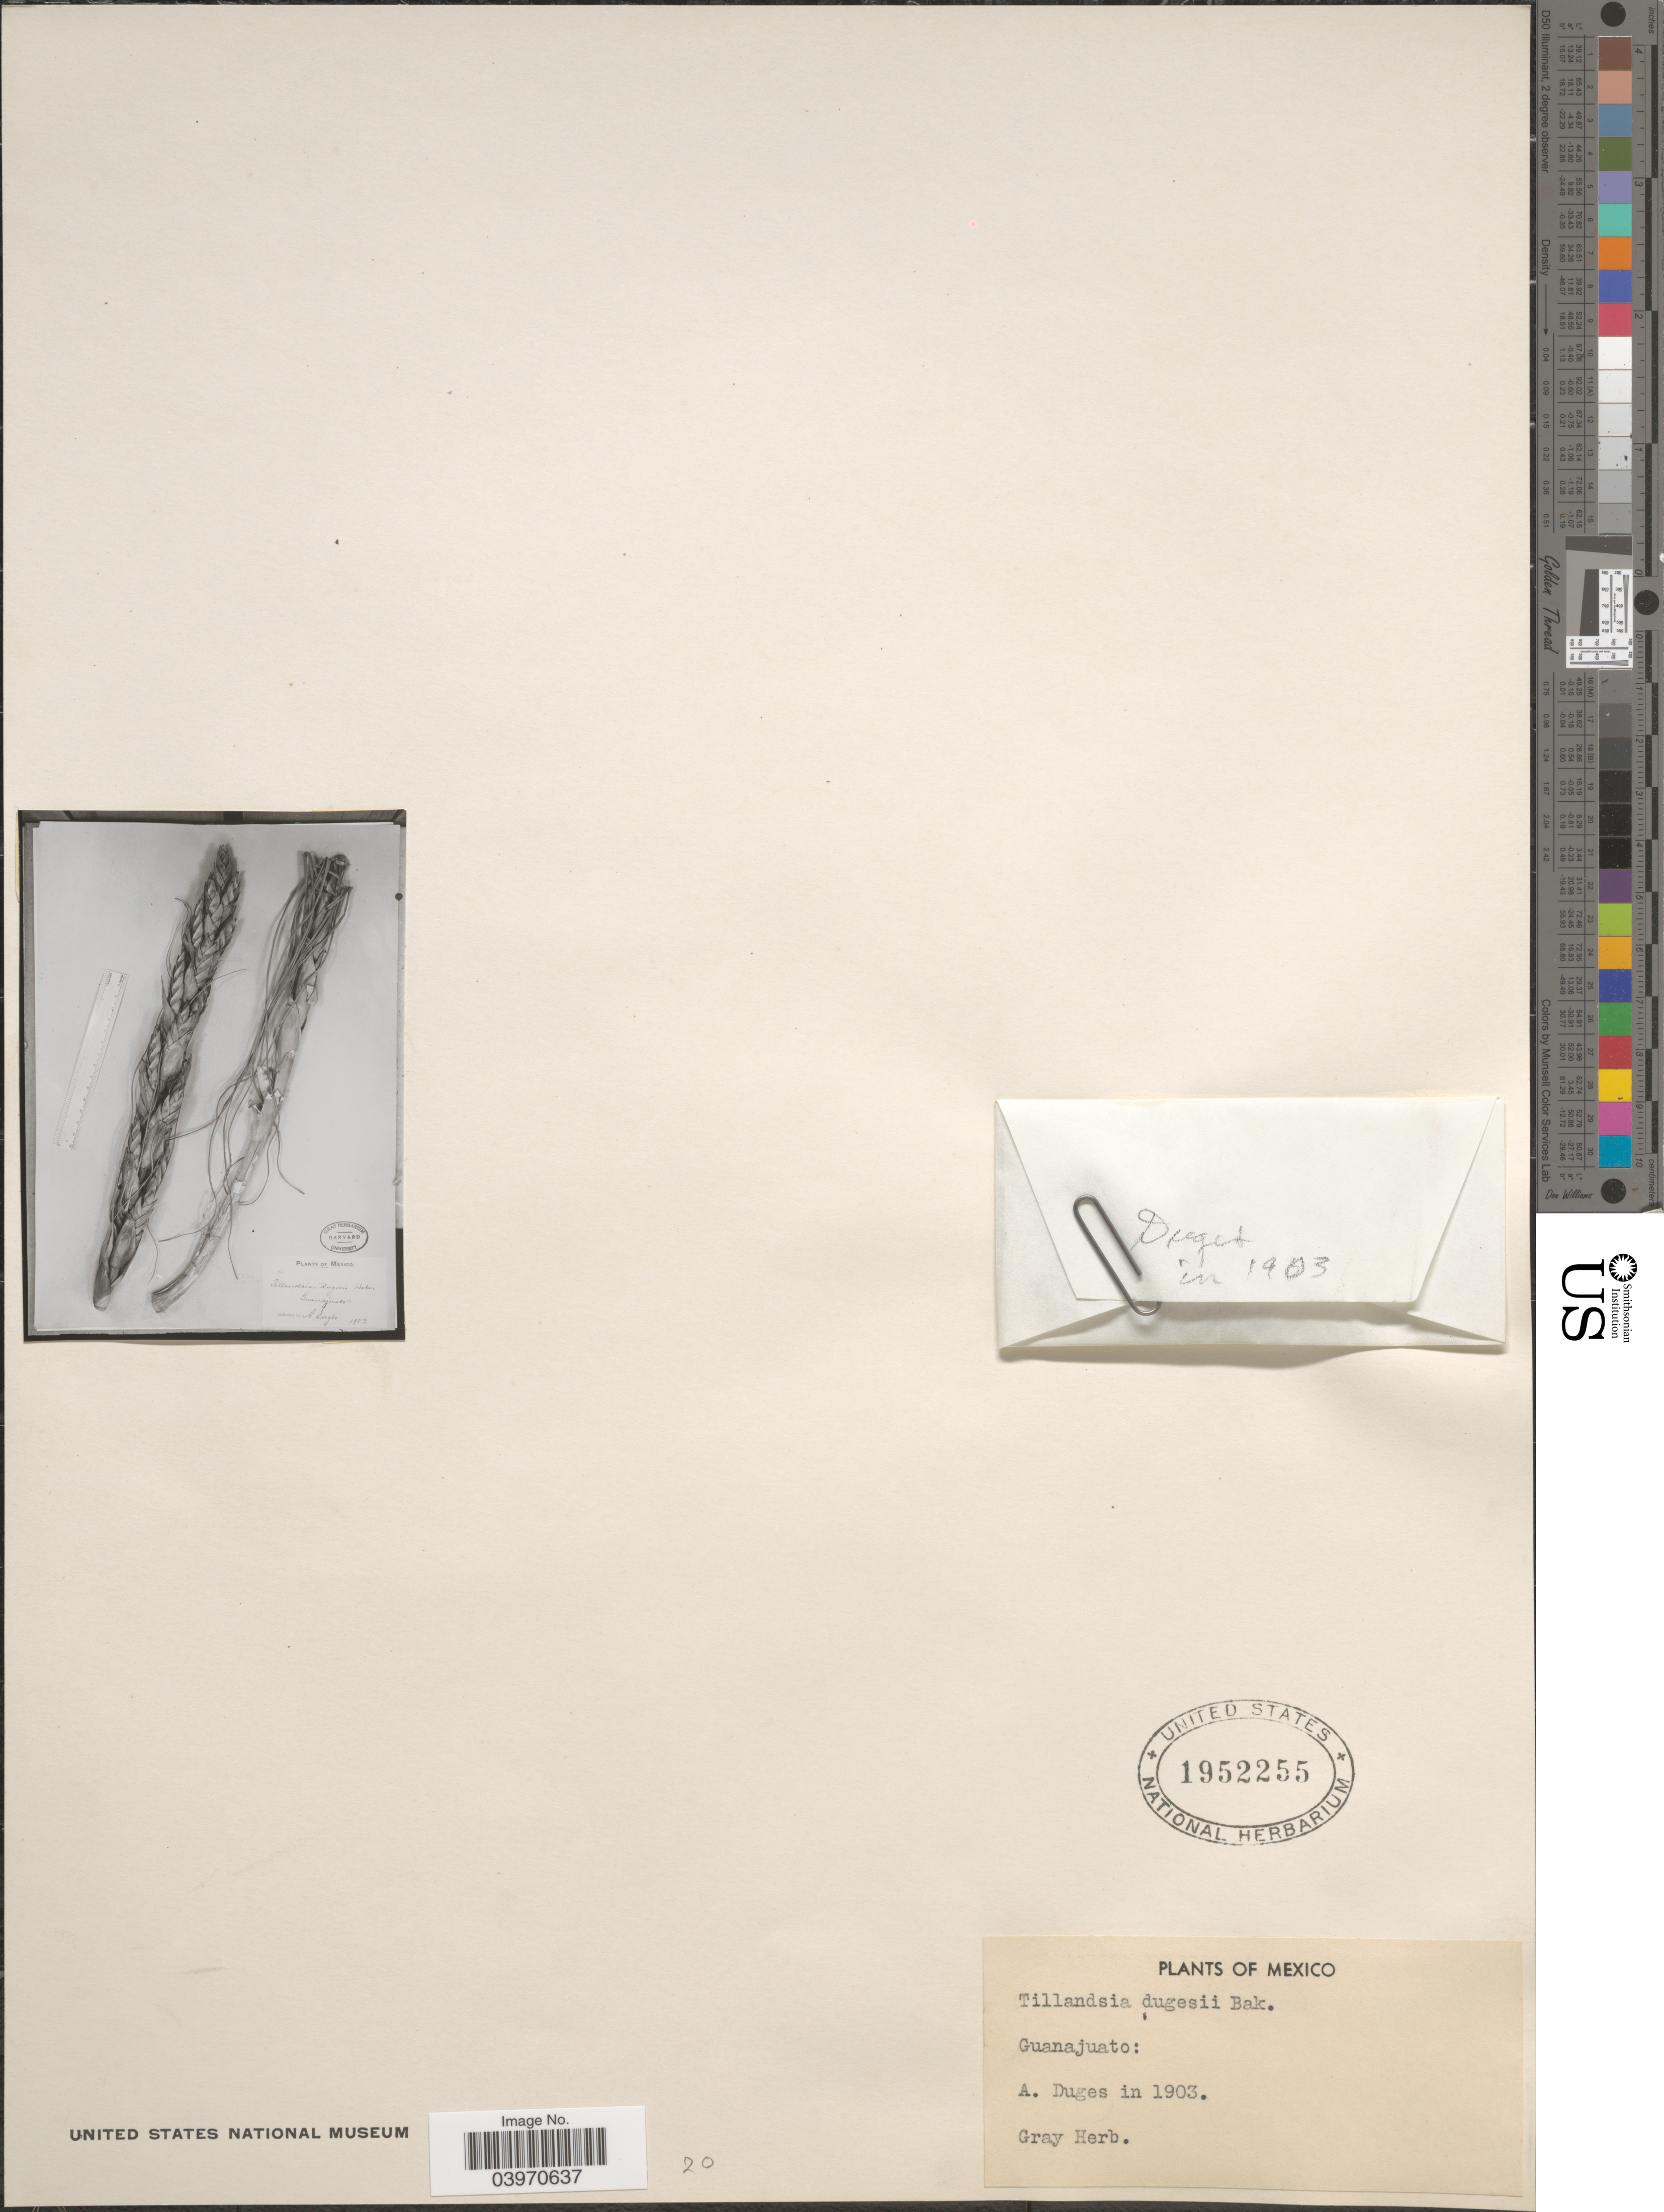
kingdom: Plantae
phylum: Tracheophyta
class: Liliopsida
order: Poales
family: Bromeliaceae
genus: Tillandsia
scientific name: Tillandsia dugesii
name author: Baker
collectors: A. Duges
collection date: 1903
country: Mexico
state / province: Guanajuato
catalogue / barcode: US 1952255